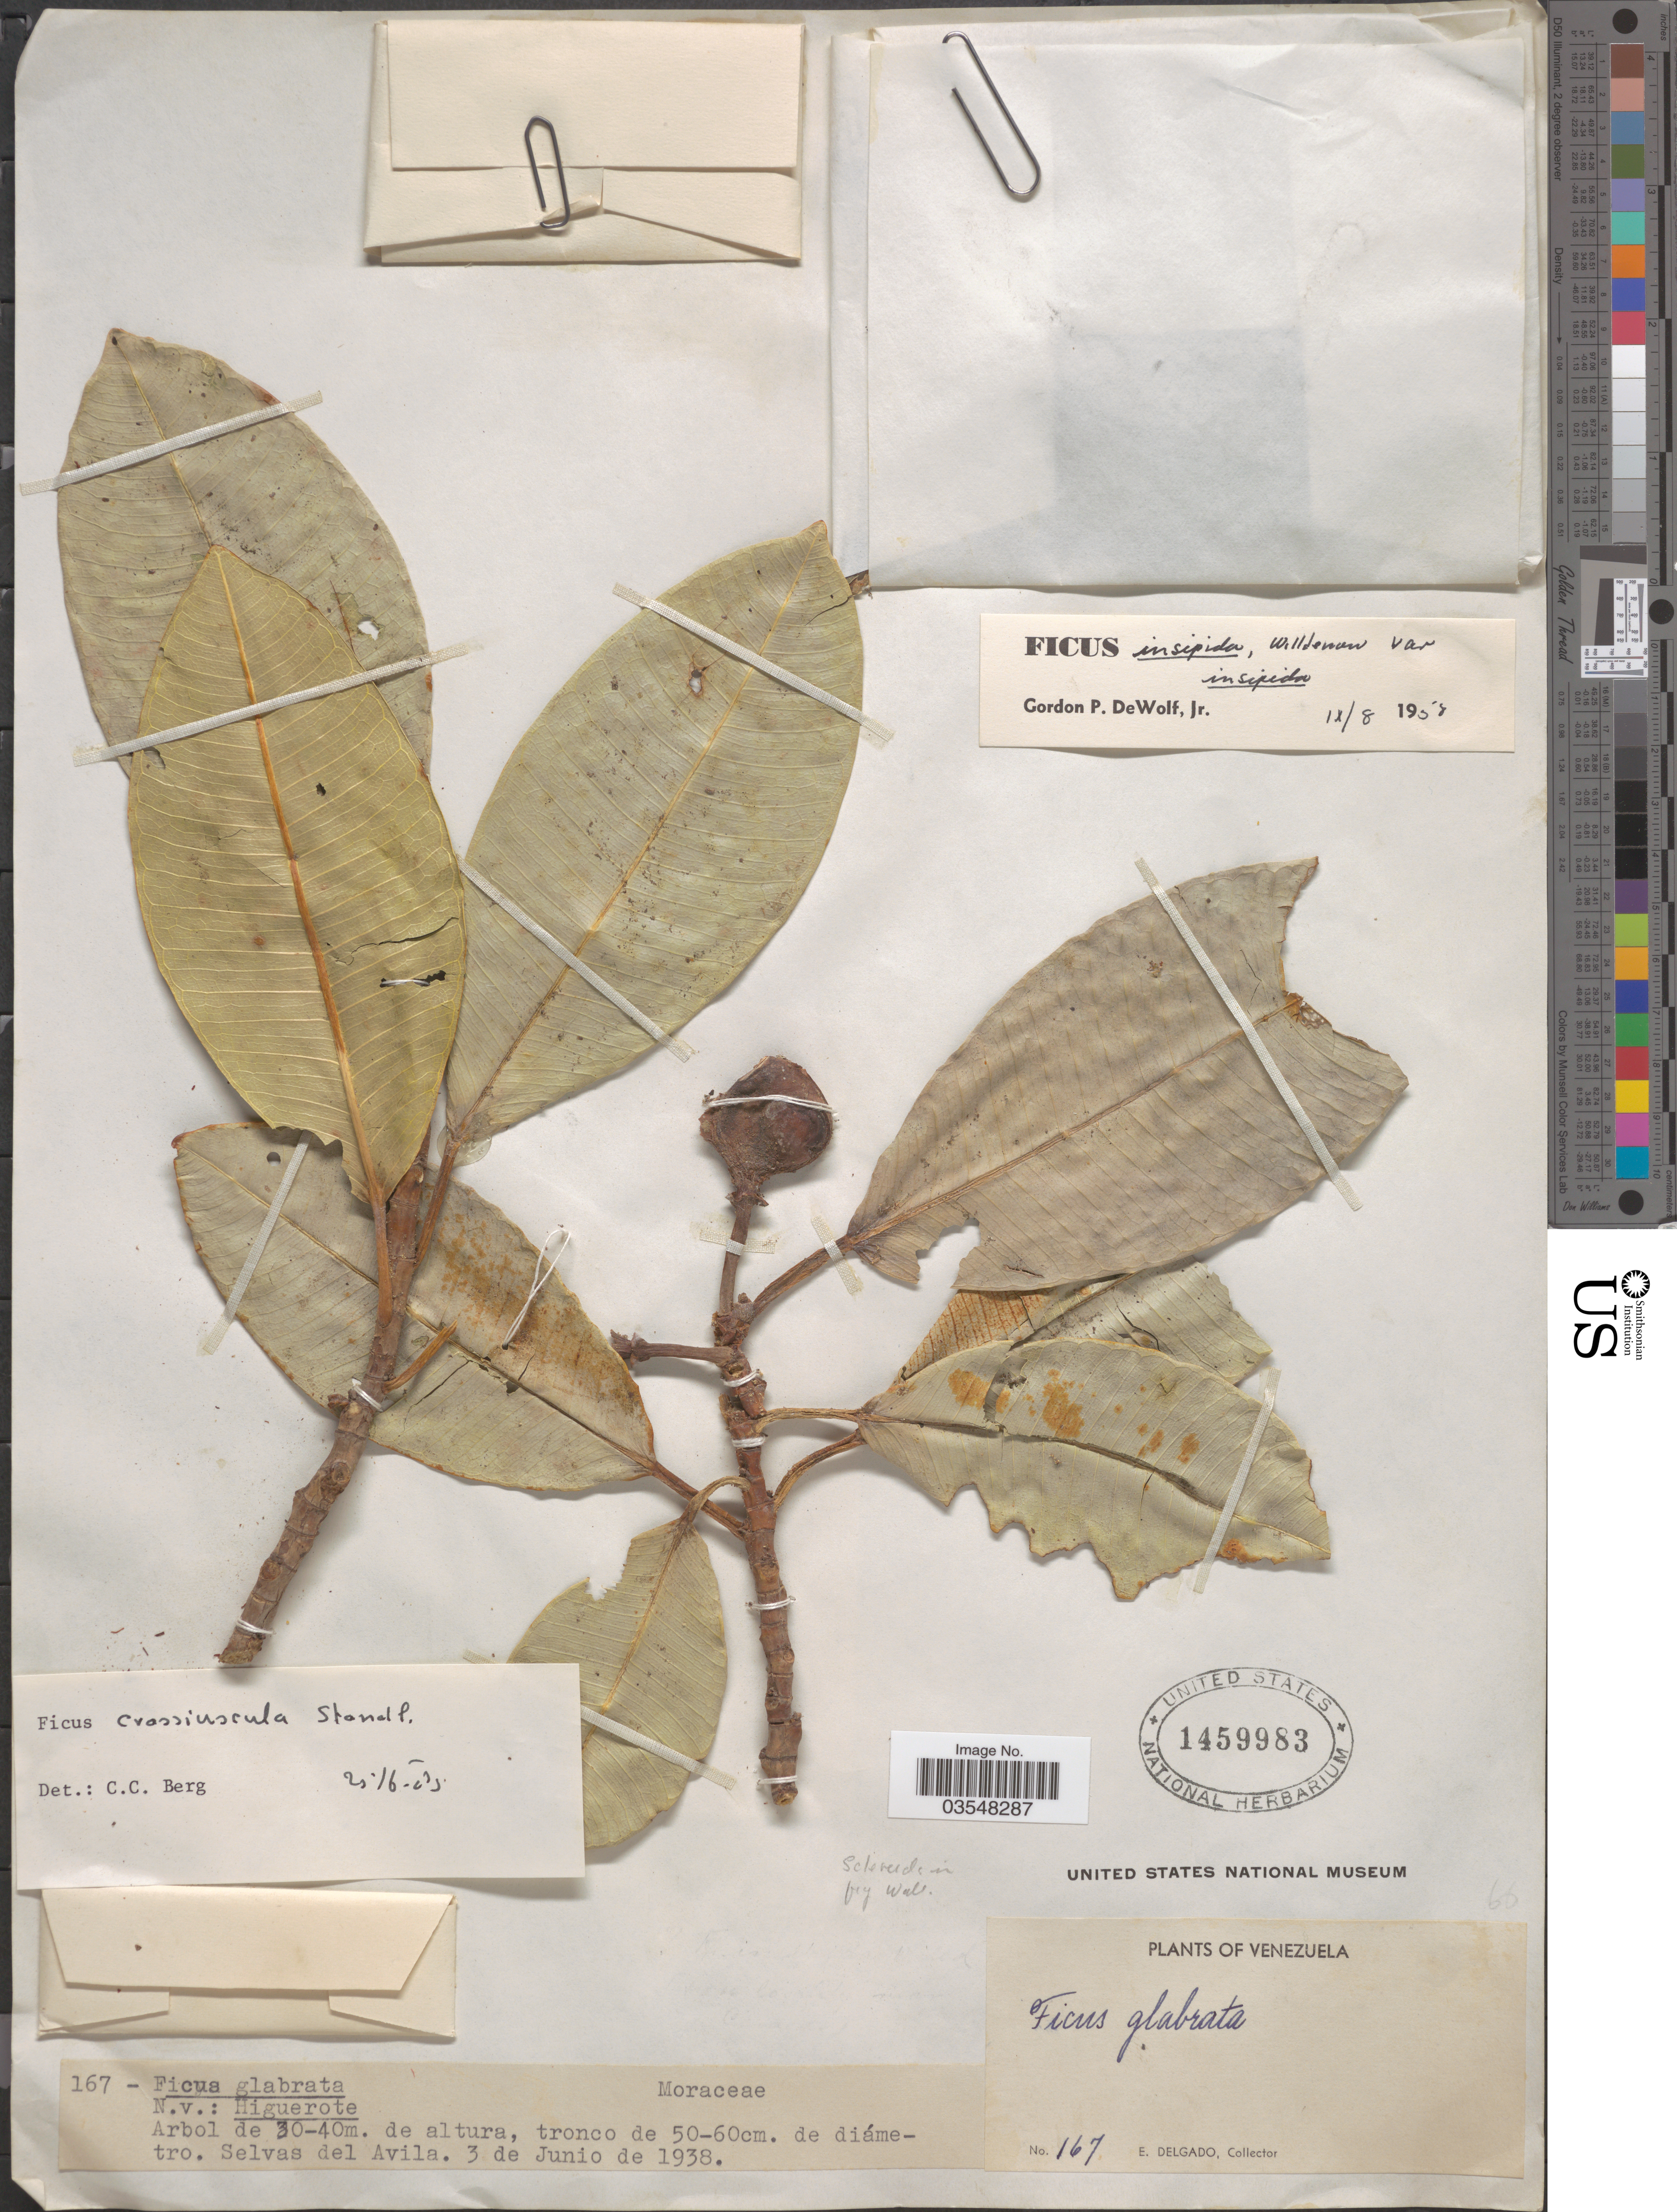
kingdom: Plantae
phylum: Tracheophyta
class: Magnoliopsida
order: Rosales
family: Moraceae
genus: Ficus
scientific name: Ficus crassiuscula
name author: Warb. ex Standl.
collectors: E. Delgado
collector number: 167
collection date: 1938-06-03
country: Venezuela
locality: Selvas del Avila.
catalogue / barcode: US 1459983